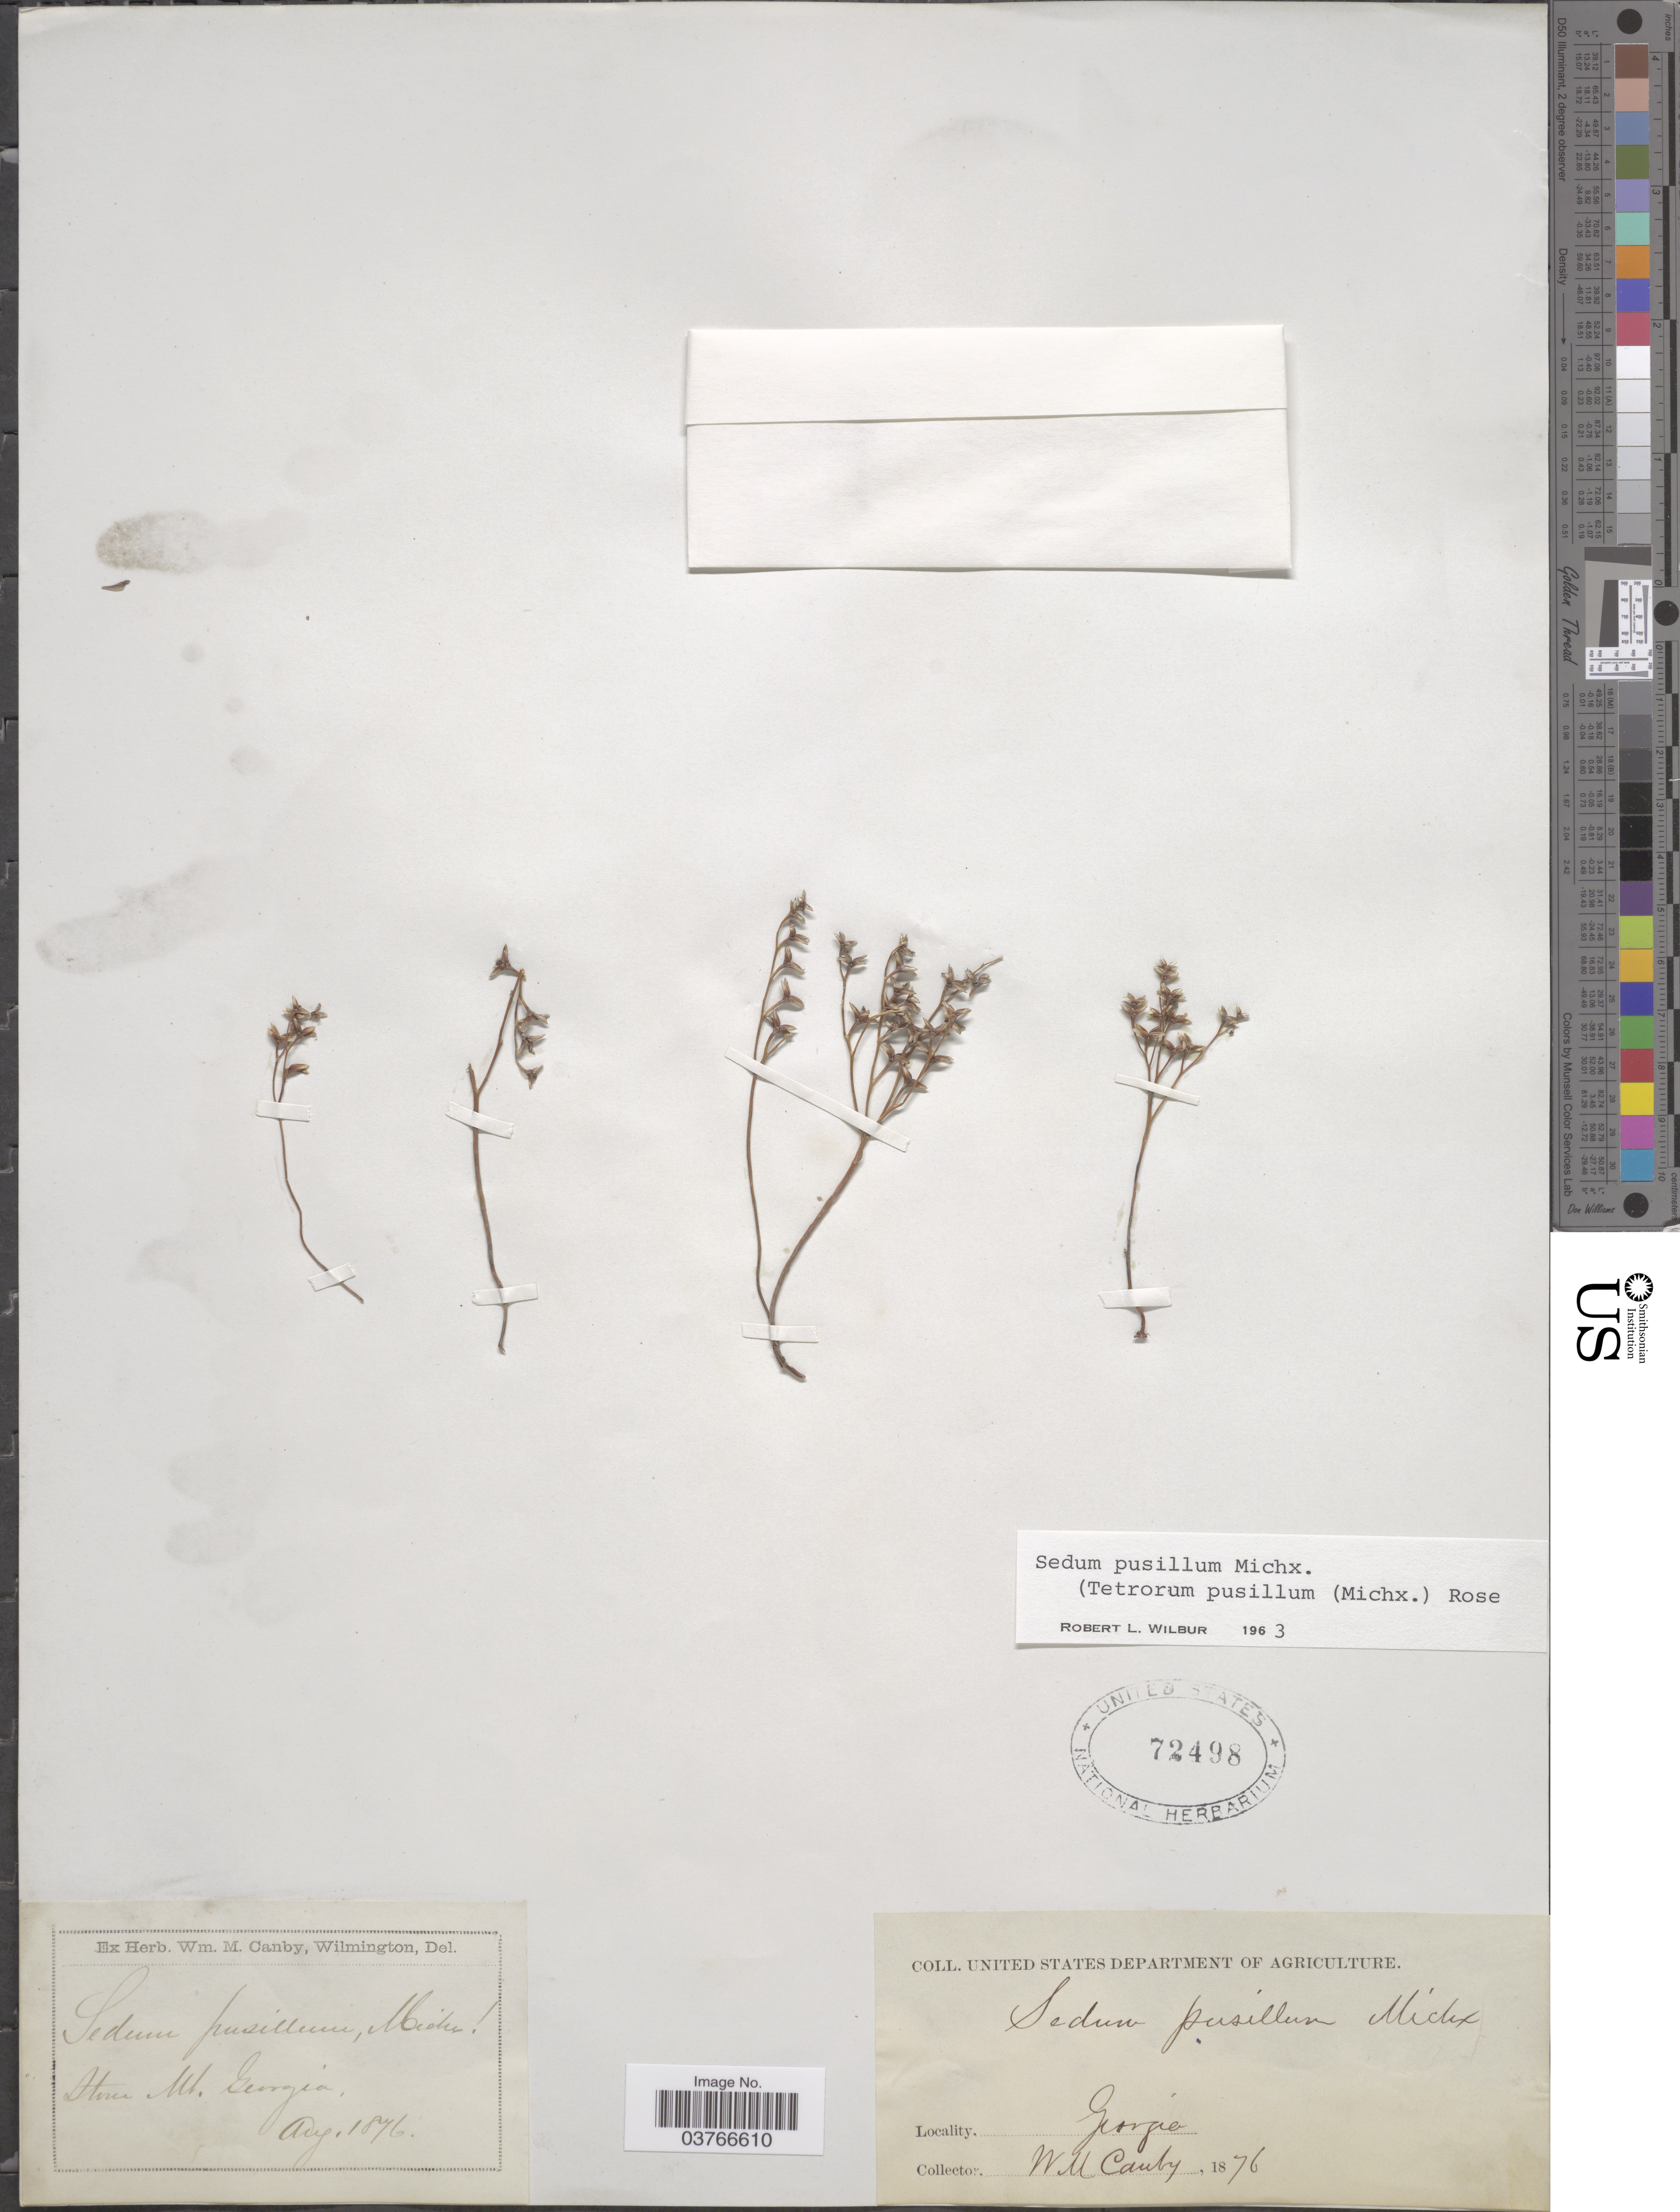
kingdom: Plantae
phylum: Tracheophyta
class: Magnoliopsida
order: Saxifragales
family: Crassulaceae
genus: Sedum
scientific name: Sedum pusillum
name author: Michx.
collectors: W. M. Canby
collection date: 1876-08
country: United States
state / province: Georgia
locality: Stone Mt.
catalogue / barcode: US 72498